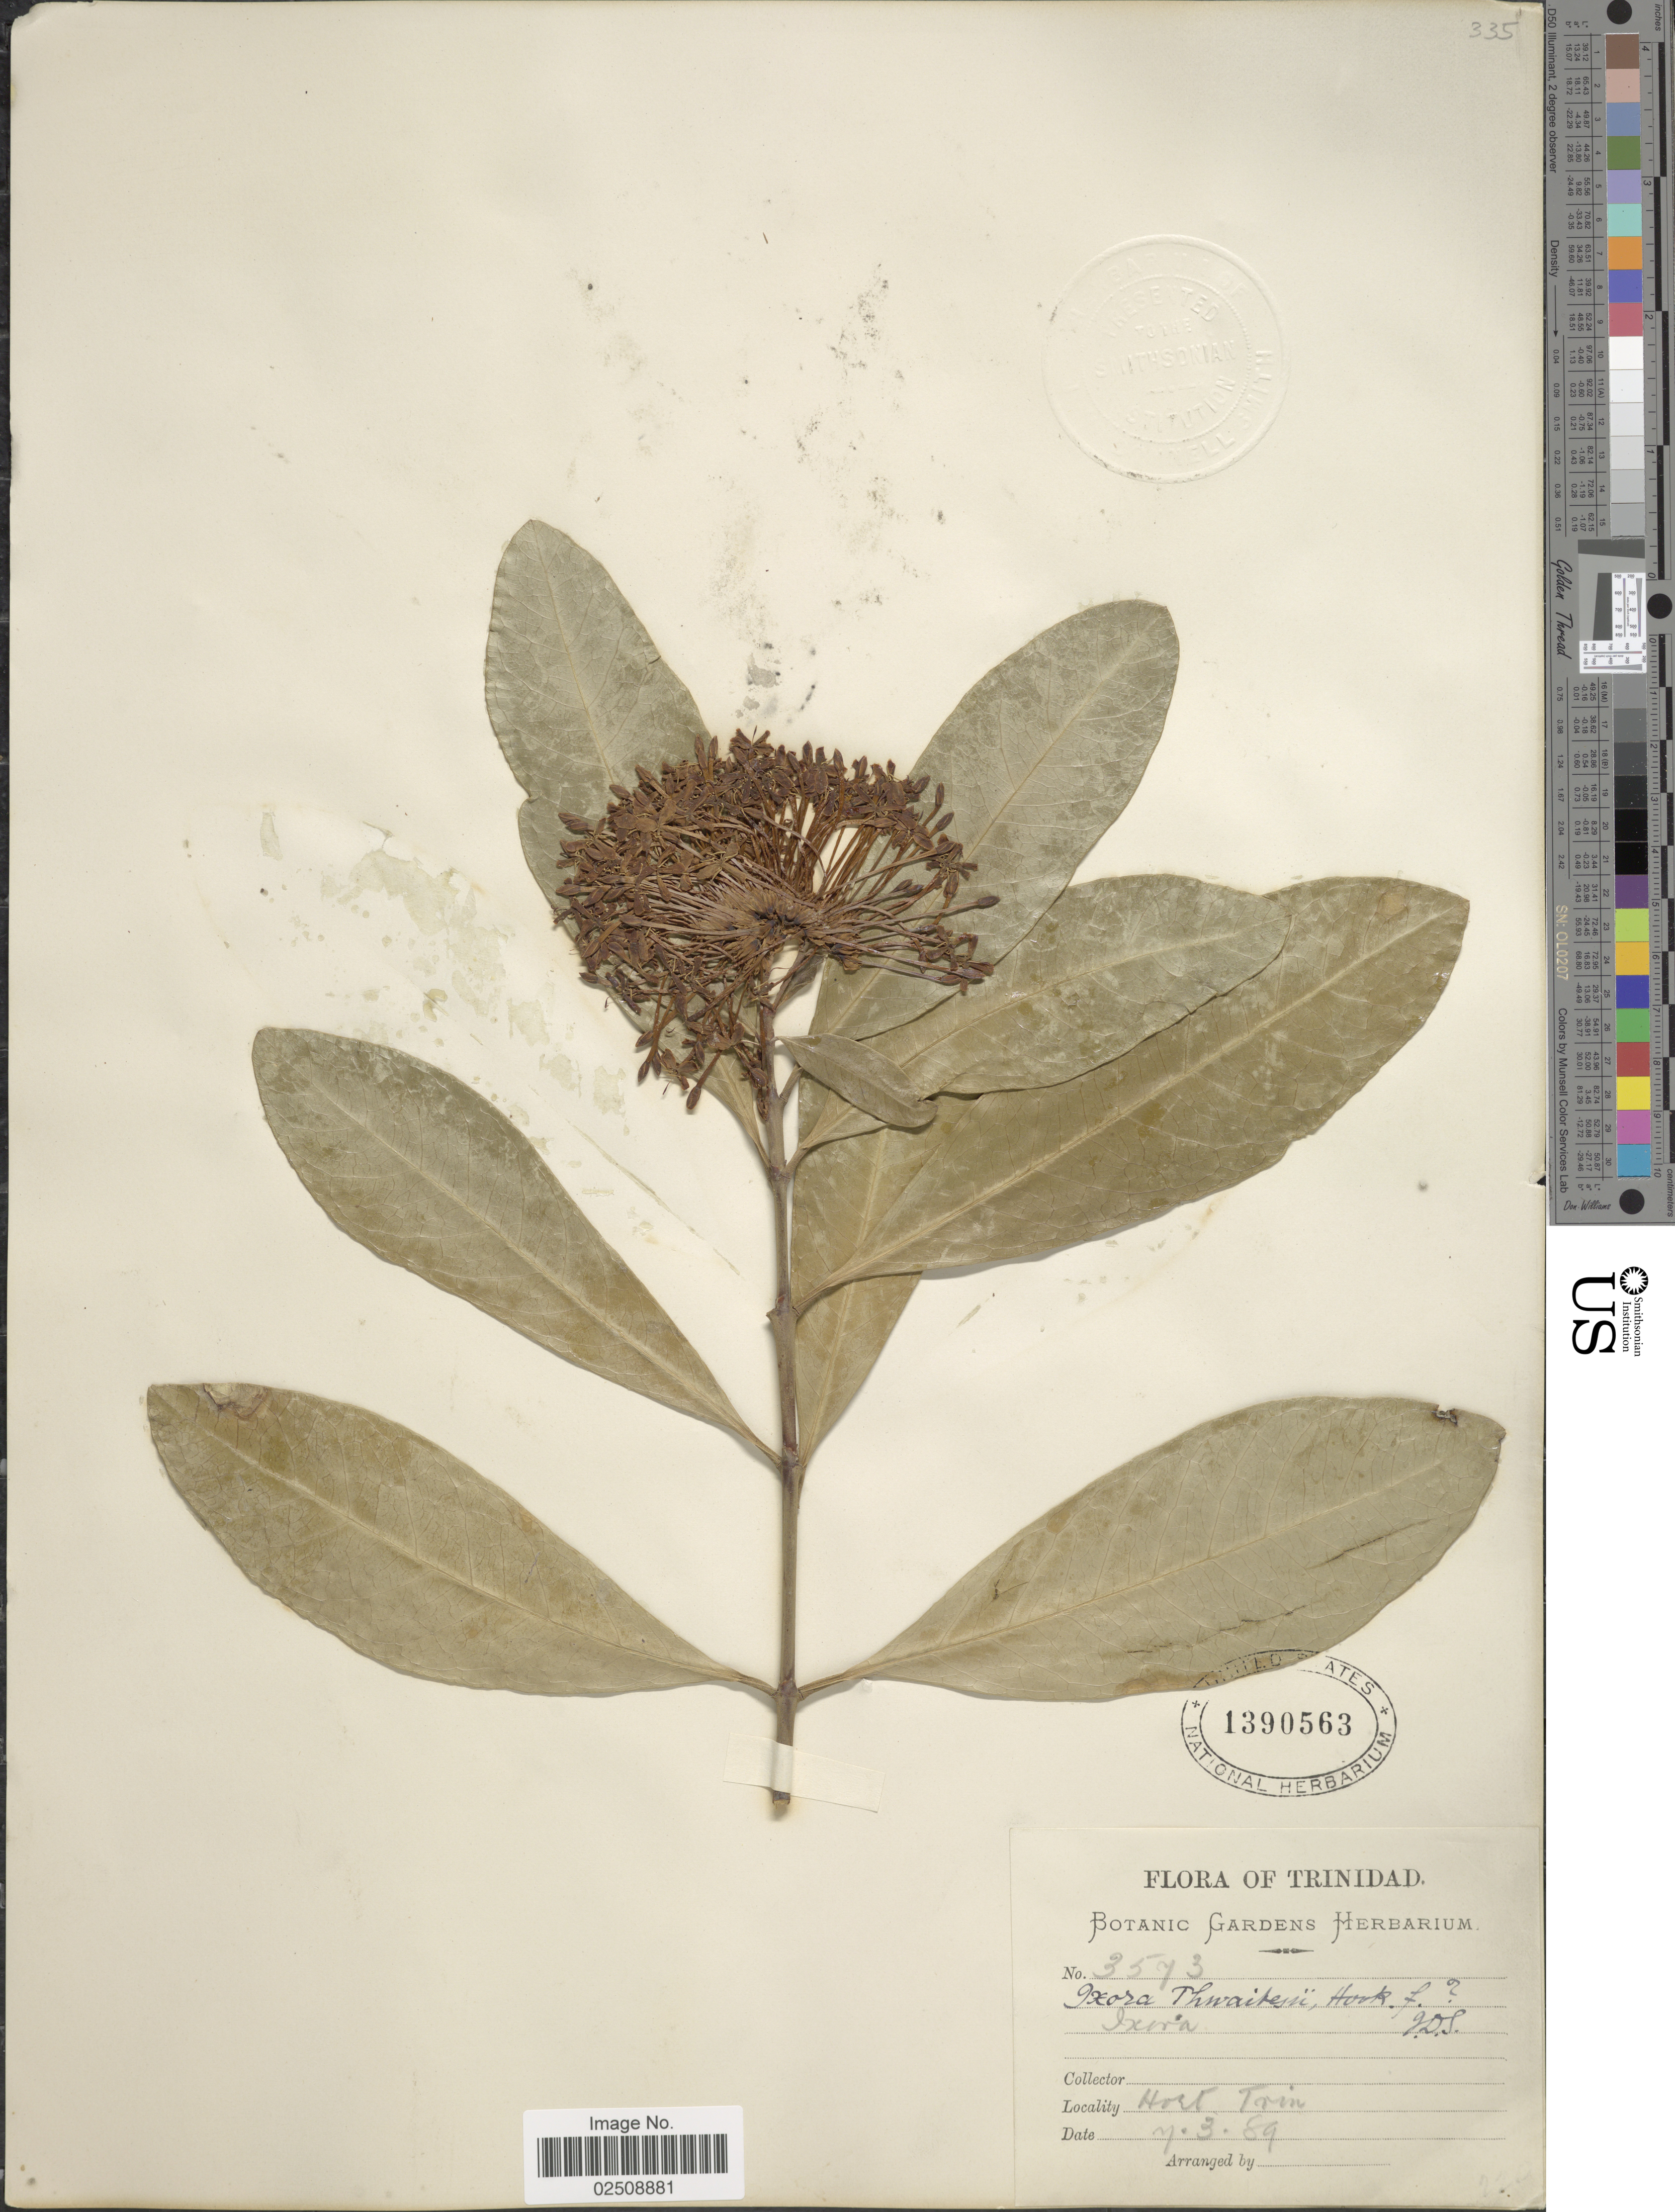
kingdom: Plantae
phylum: Tracheophyta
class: Magnoliopsida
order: Gentianales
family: Rubiaceae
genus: Ixora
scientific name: Ixora thwaitesii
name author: Hook. f.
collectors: Botanic Gardens Herbarium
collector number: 3573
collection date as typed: Transcribed d/m/y: 7/3/89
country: Trinidad and Tobago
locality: Trinidad. Hort. Trin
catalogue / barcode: US 1390563